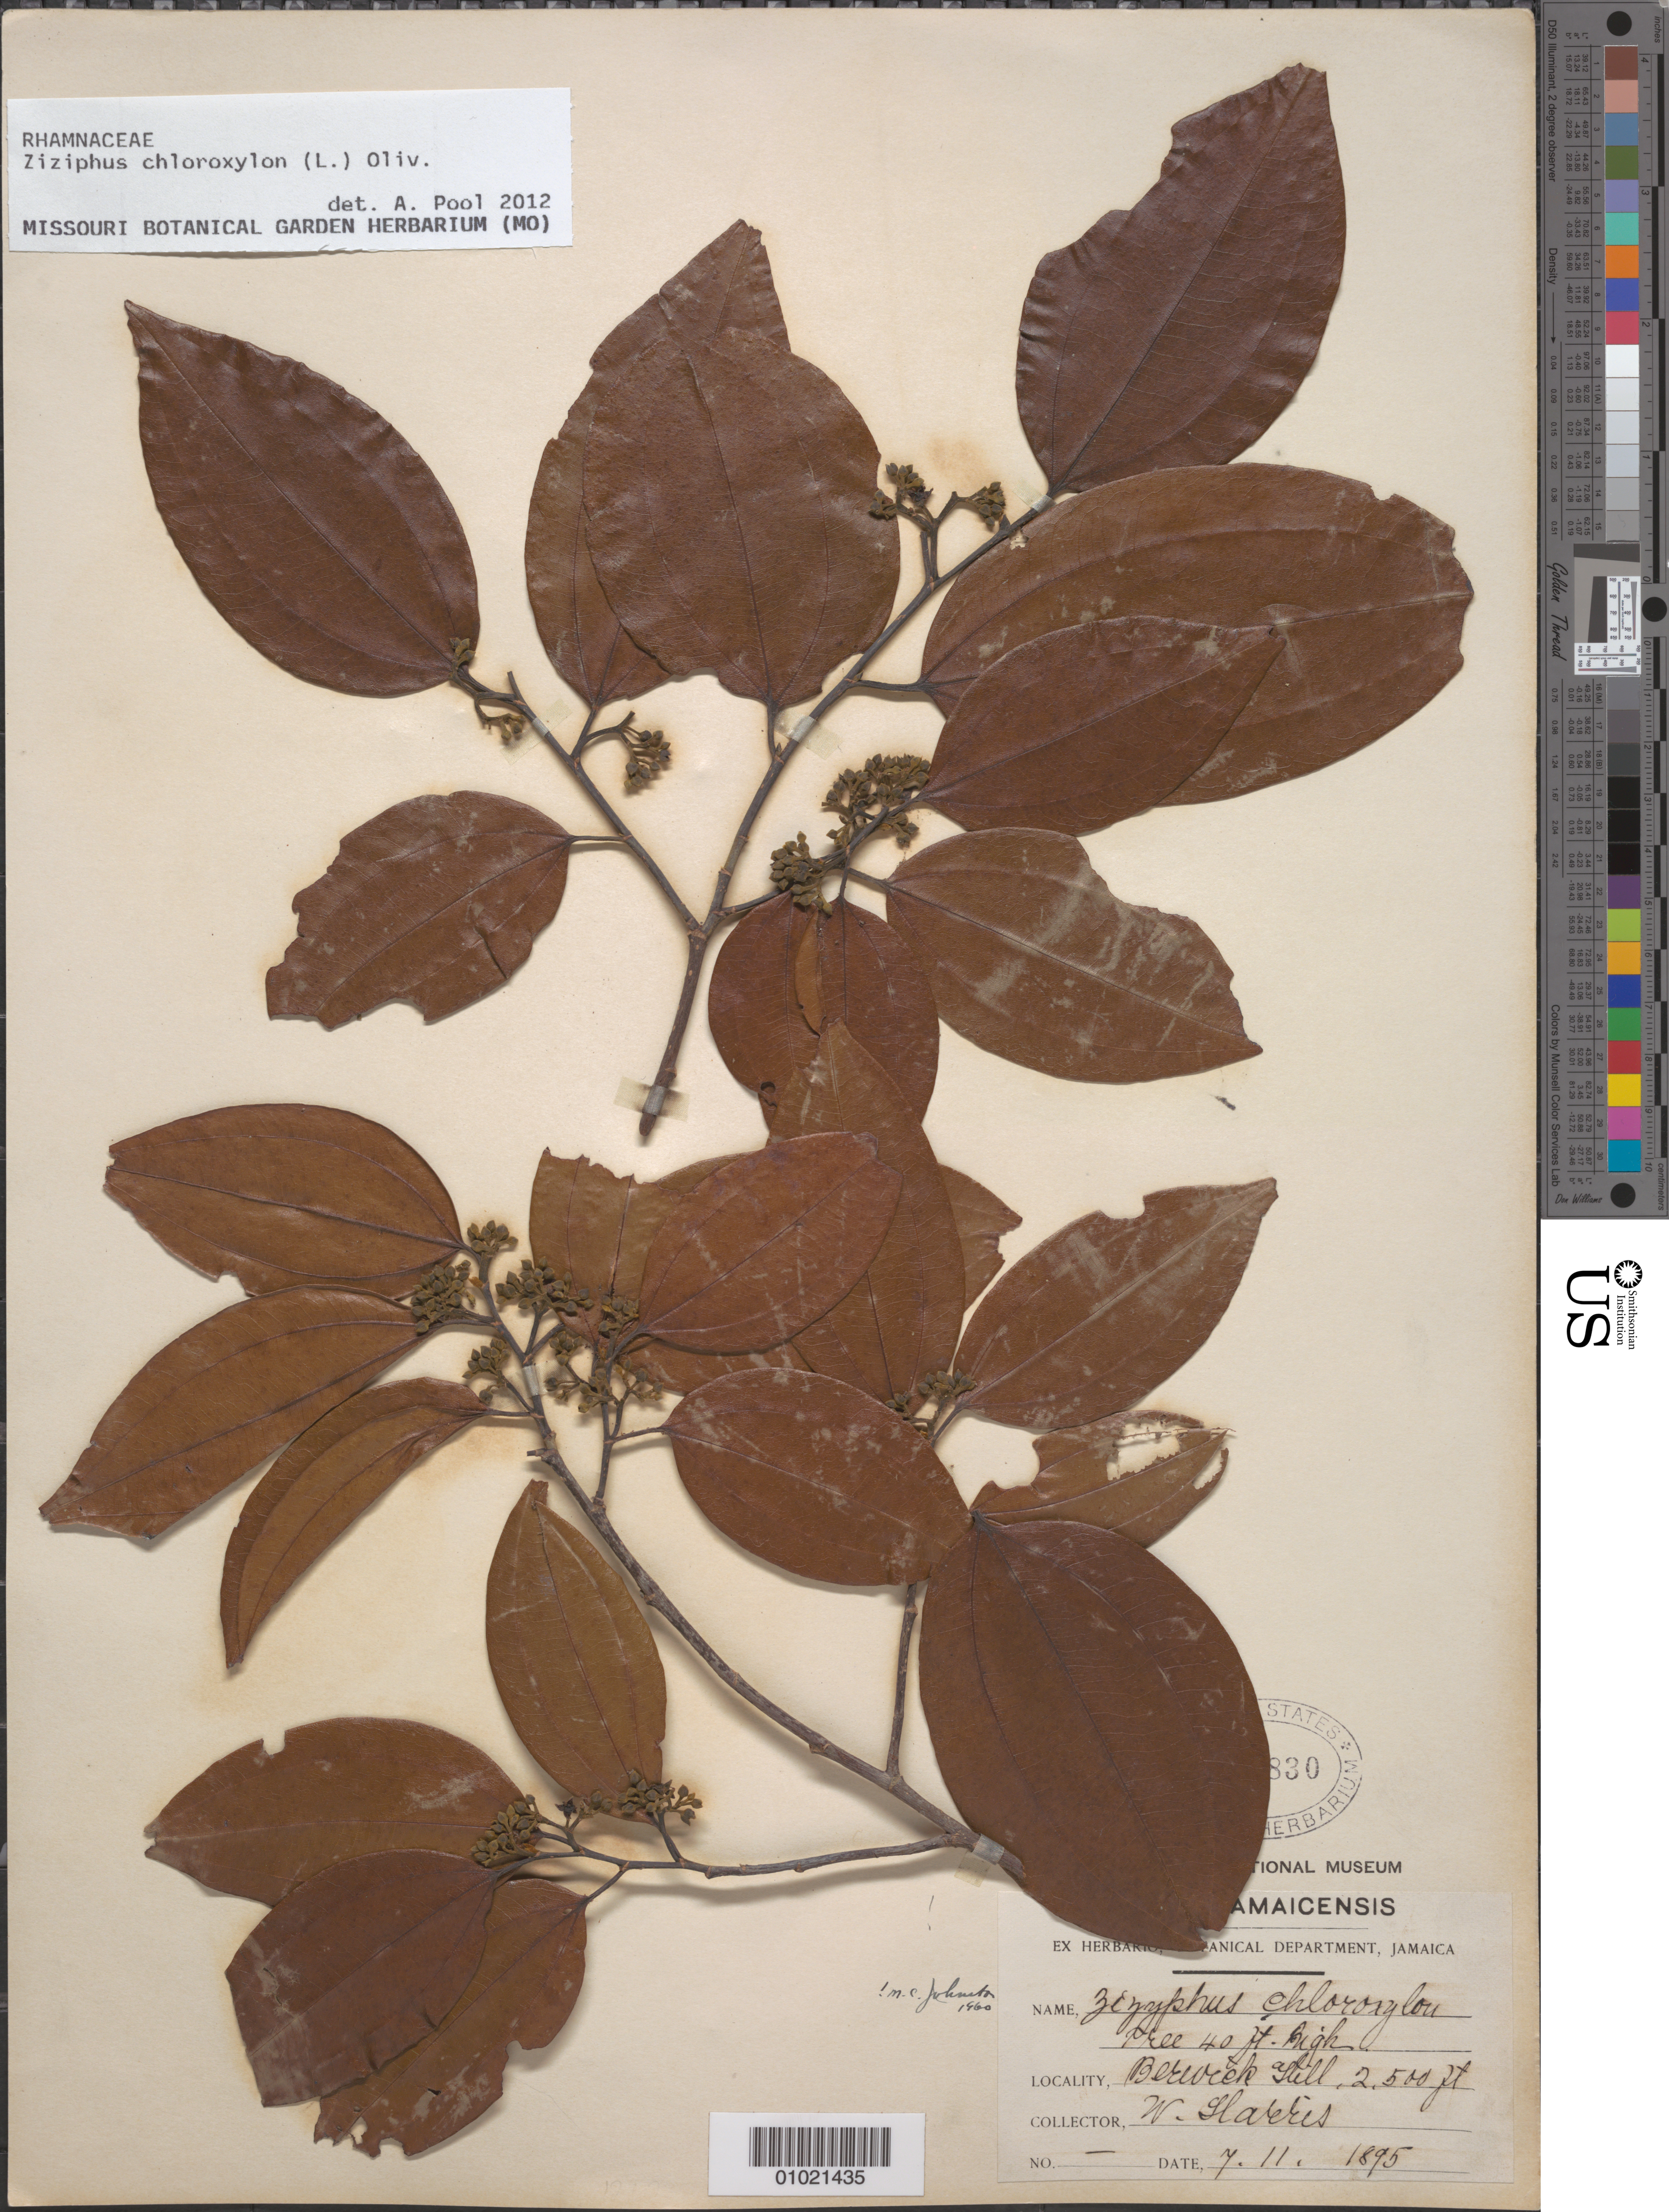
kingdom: Plantae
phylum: Tracheophyta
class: Magnoliopsida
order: Rosales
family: Rhamnaceae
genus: Sarcomphalus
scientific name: Sarcomphalus chloroxylon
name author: (L.) Hauenschild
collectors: W. Harris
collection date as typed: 07 Nov 1895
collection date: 1895-11-07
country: Jamaica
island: Jamaica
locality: Berveek Hill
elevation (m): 762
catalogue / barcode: US 521830